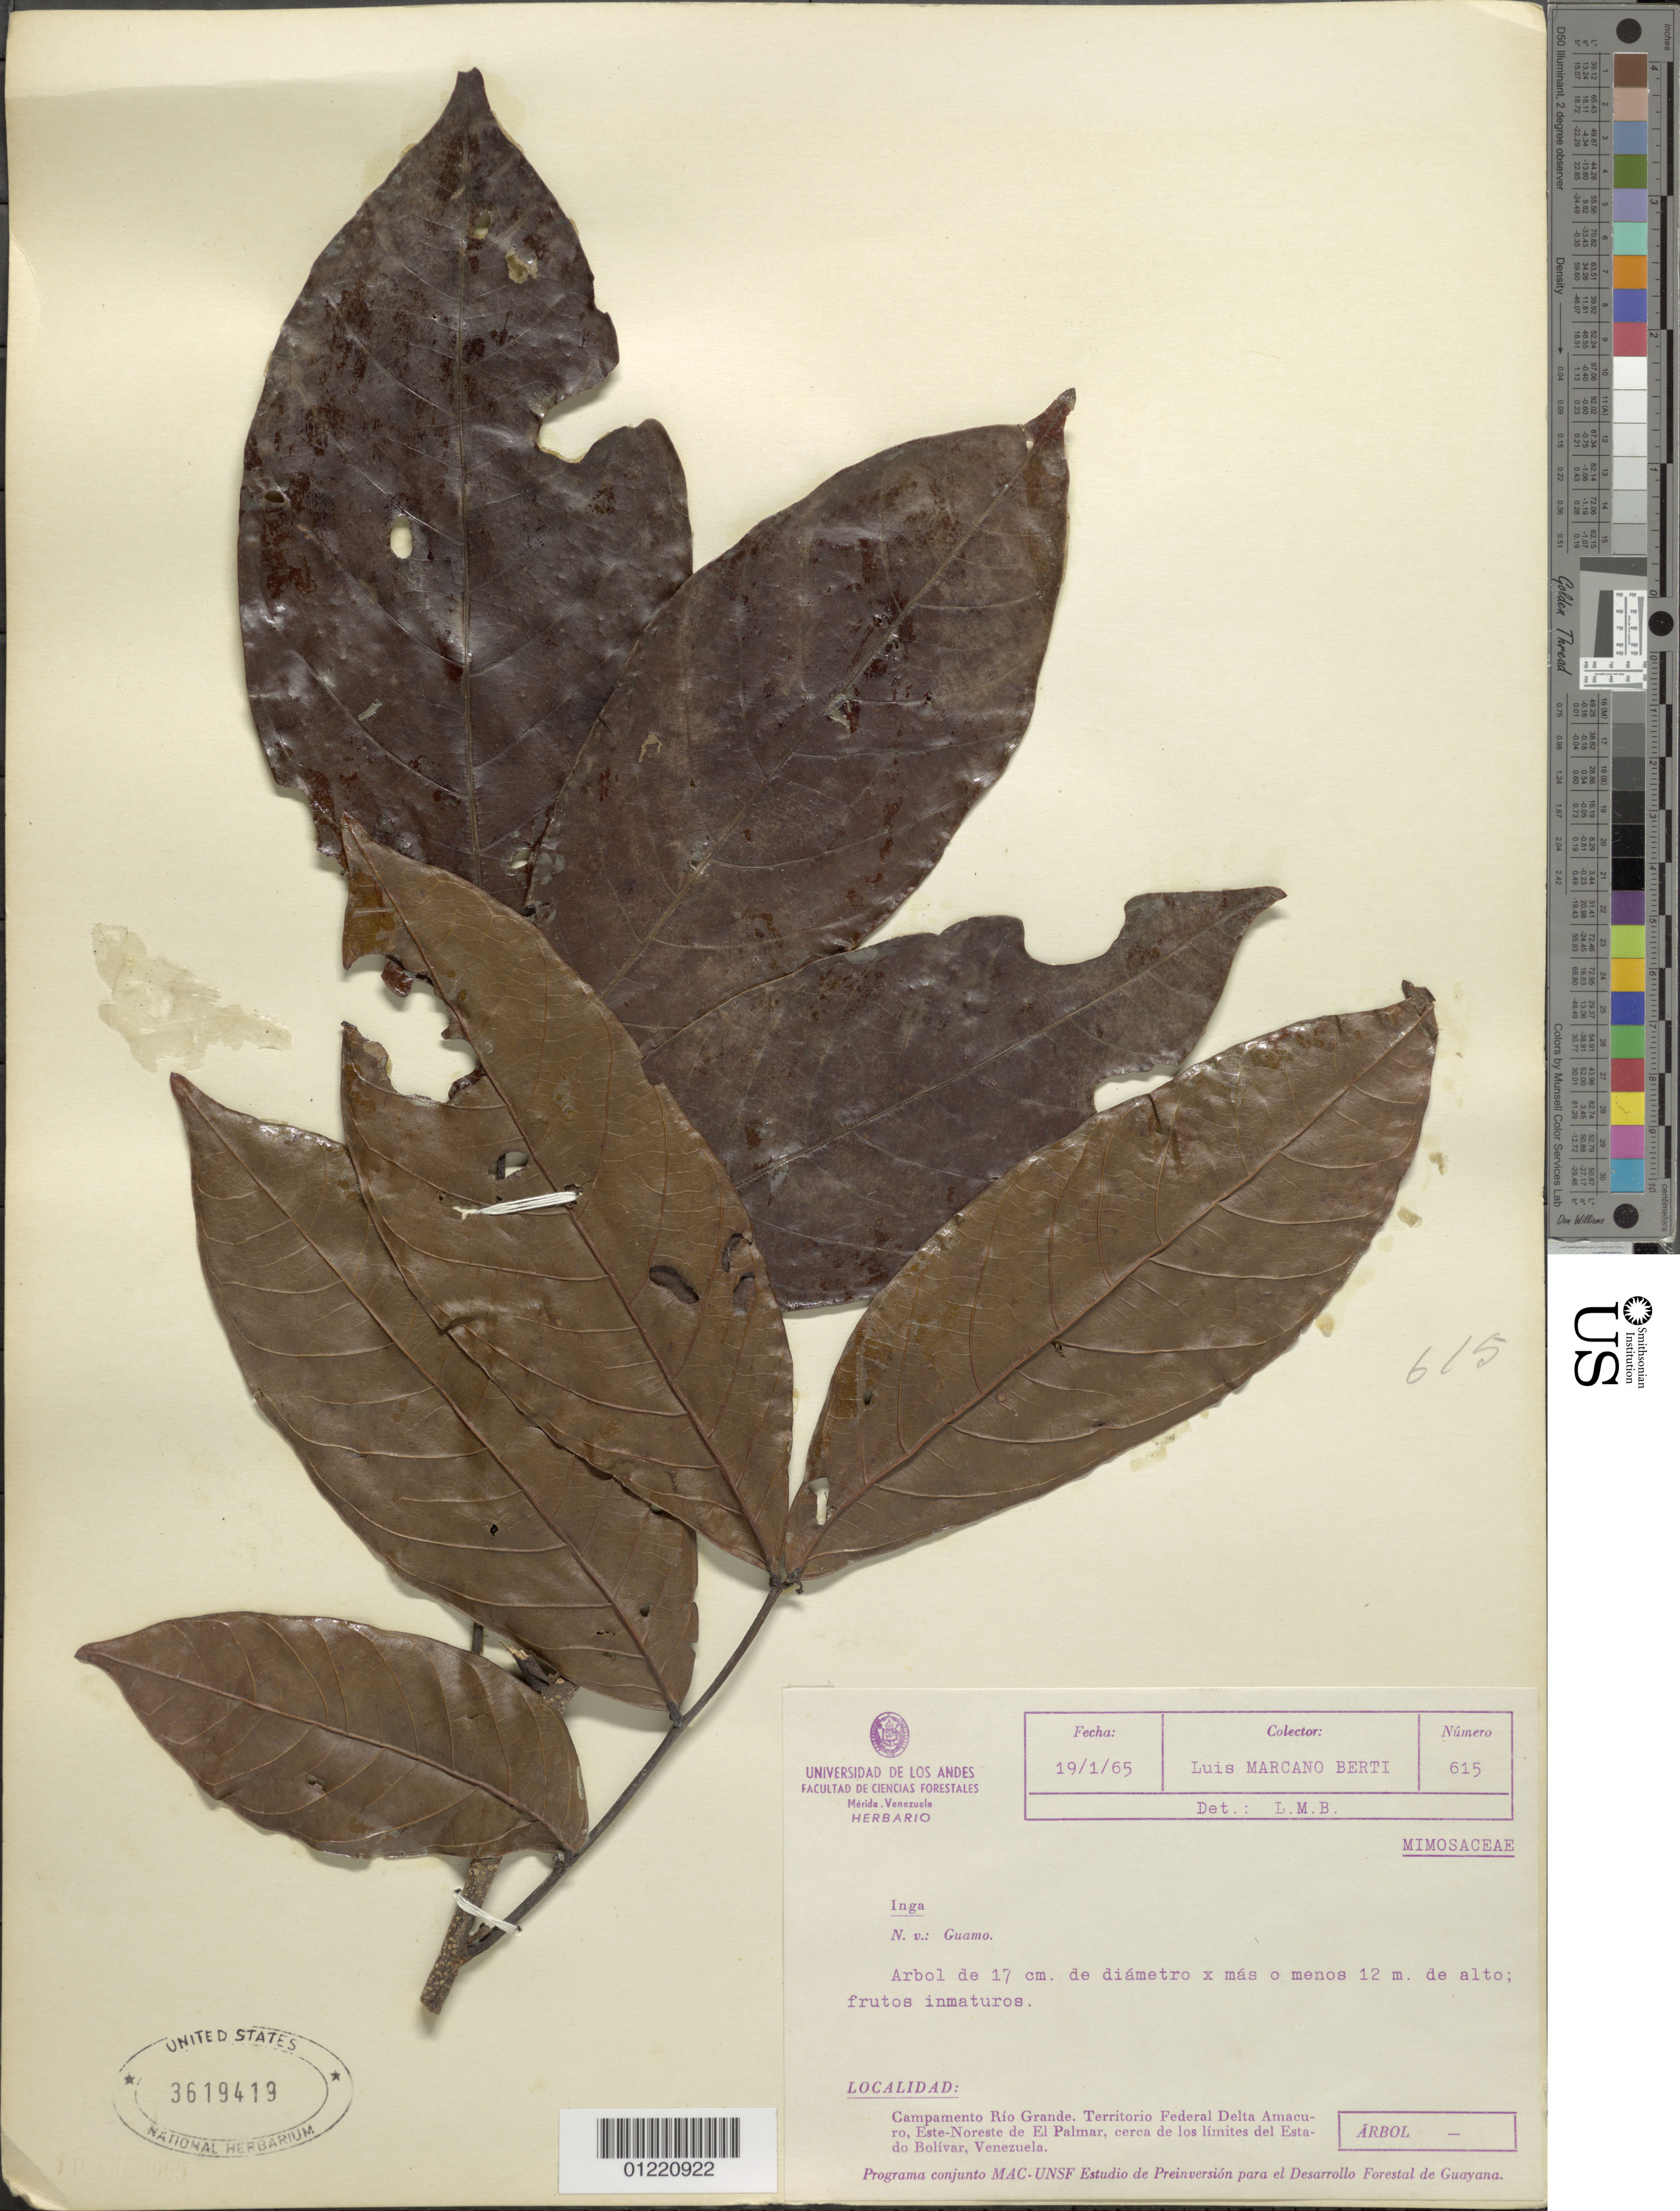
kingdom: Plantae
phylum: Tracheophyta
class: Magnoliopsida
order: Fabales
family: Fabaceae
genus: Inga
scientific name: Inga sp.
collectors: L. Marcano-Berti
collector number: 615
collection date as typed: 19-Jan-65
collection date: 1965-01-19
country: Venezuela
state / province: Delta Amacuro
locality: Este de Río Grande, ENE de El Palmar, cerca de los limites del Estado Bolívar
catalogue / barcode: US 3619419